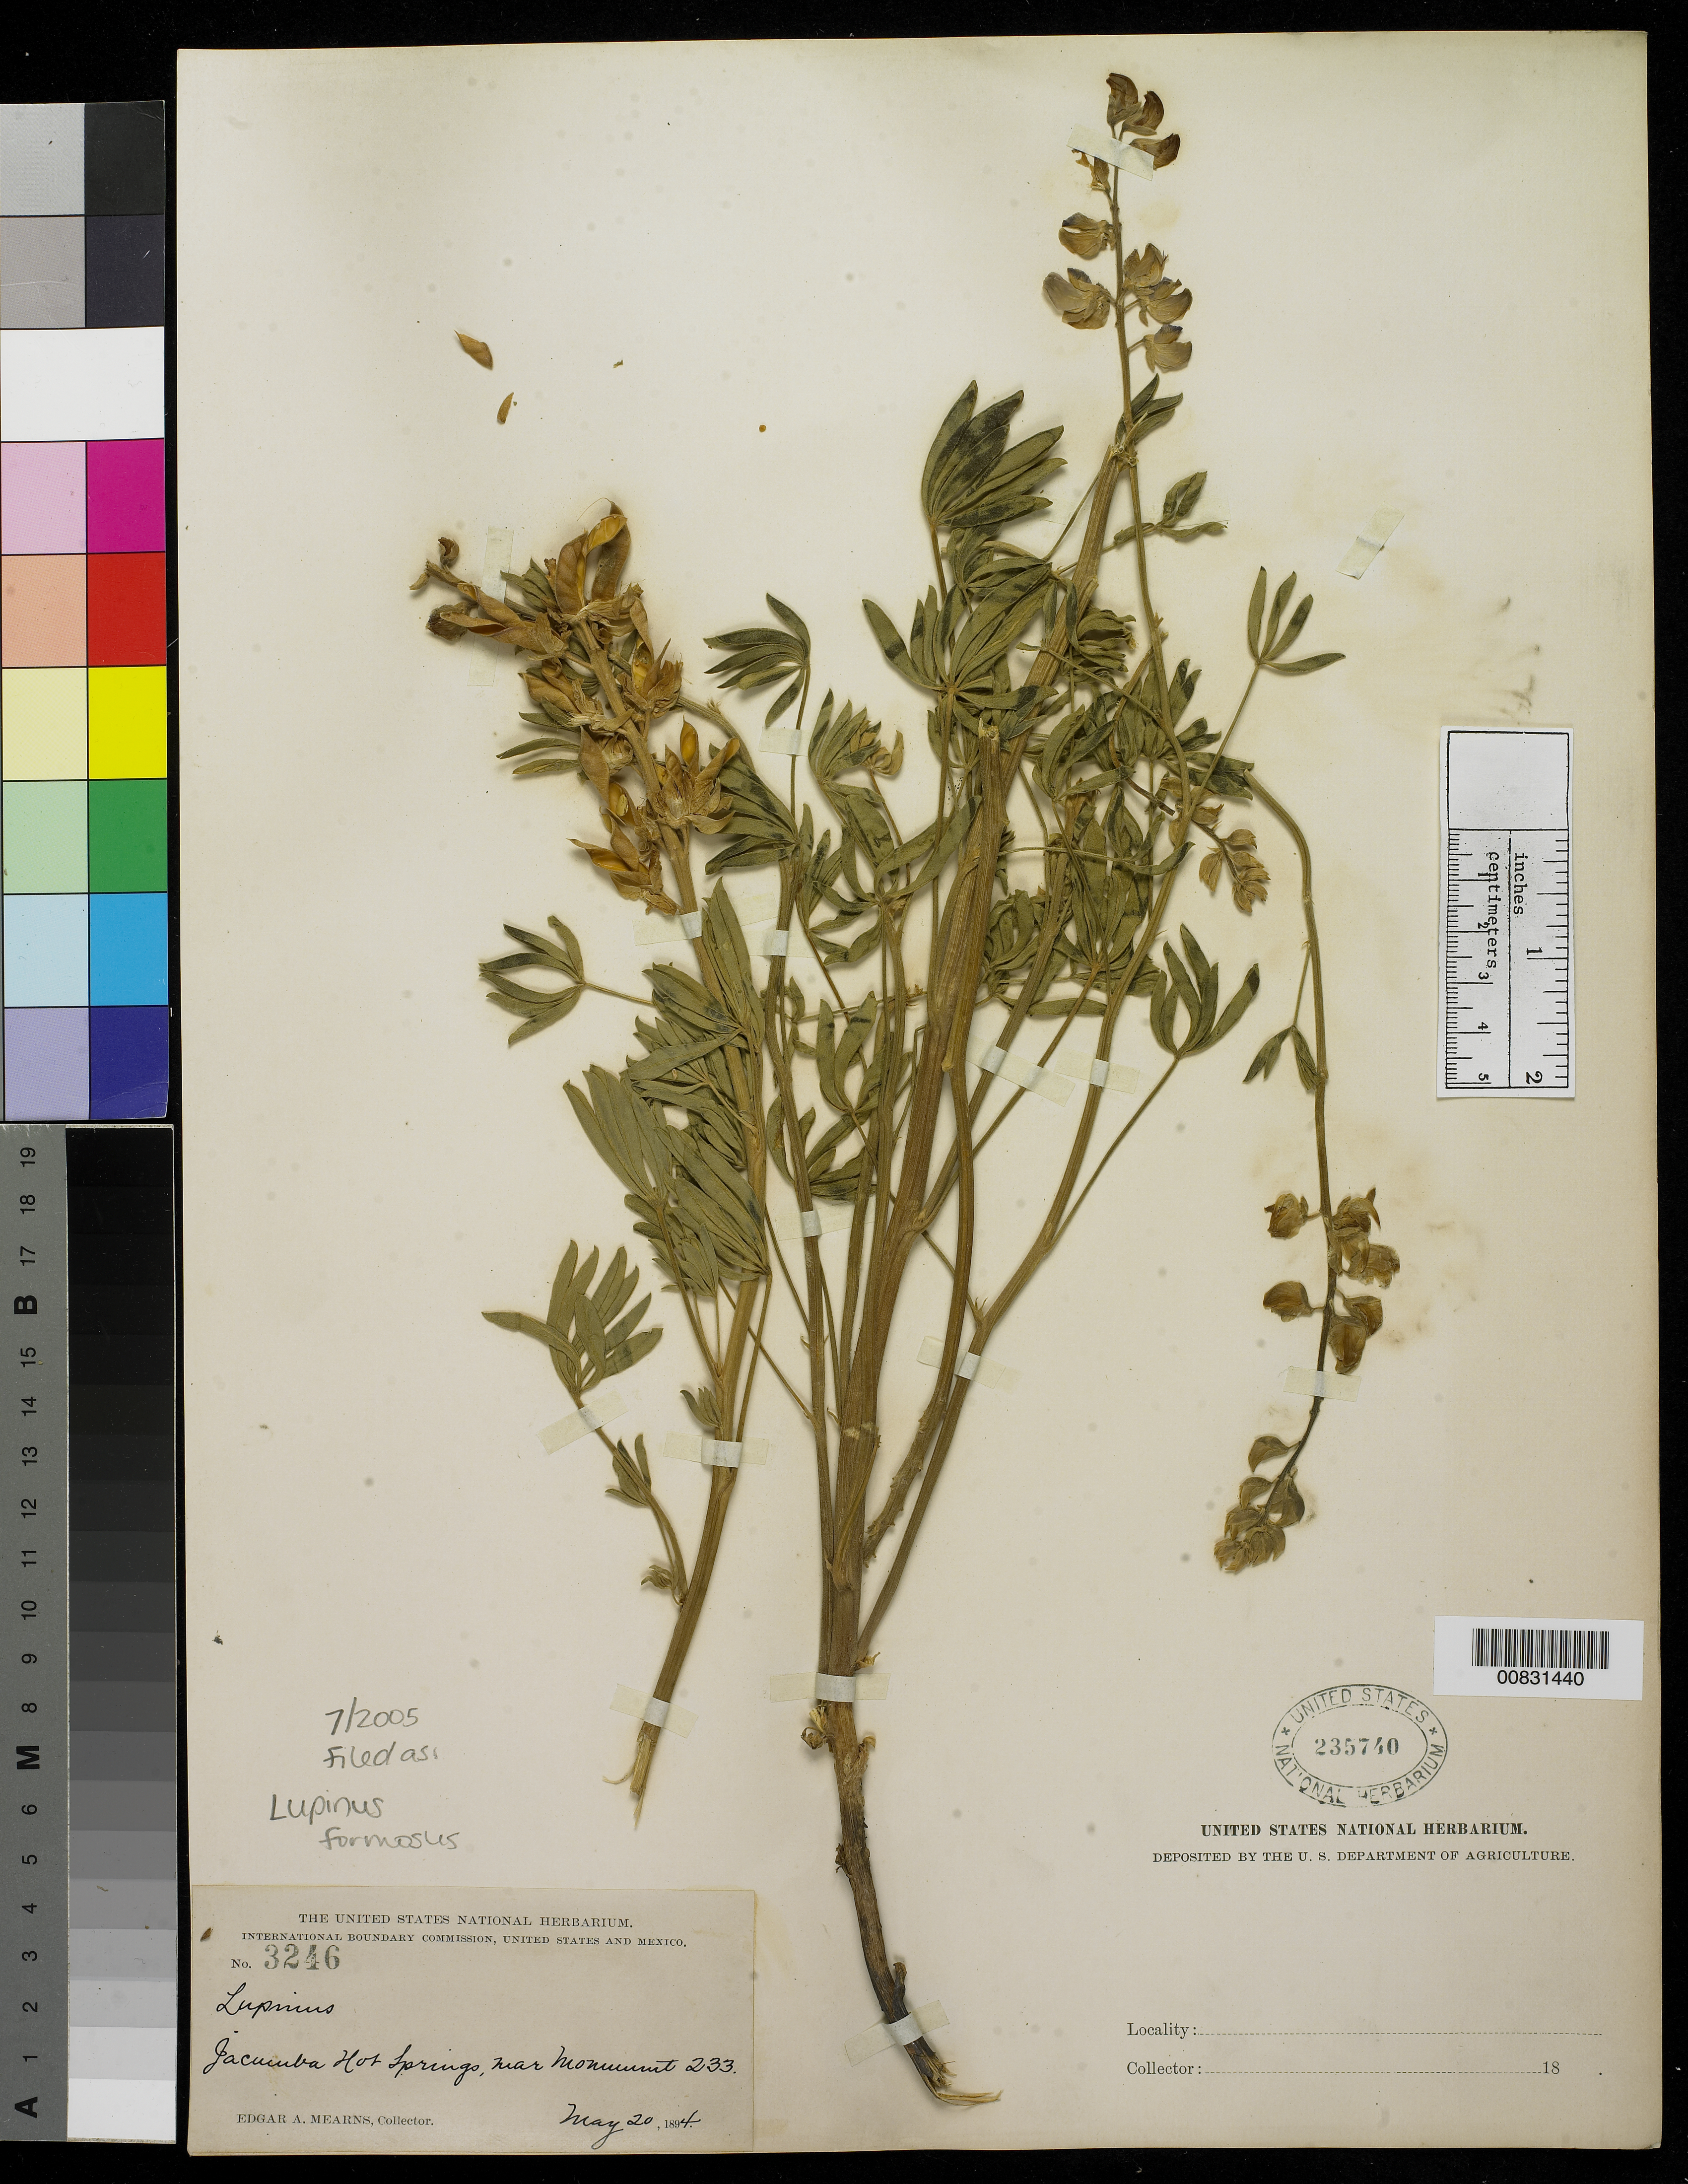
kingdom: Plantae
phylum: Tracheophyta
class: Magnoliopsida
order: Fabales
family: Fabaceae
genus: Lupinus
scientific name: Lupinus formosus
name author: Greene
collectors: E. A. Mearns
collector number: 3246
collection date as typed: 20 May 1894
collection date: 1894-05-20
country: United States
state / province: California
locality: Jacumba Hot Springs, near monument 233.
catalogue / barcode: US 235740